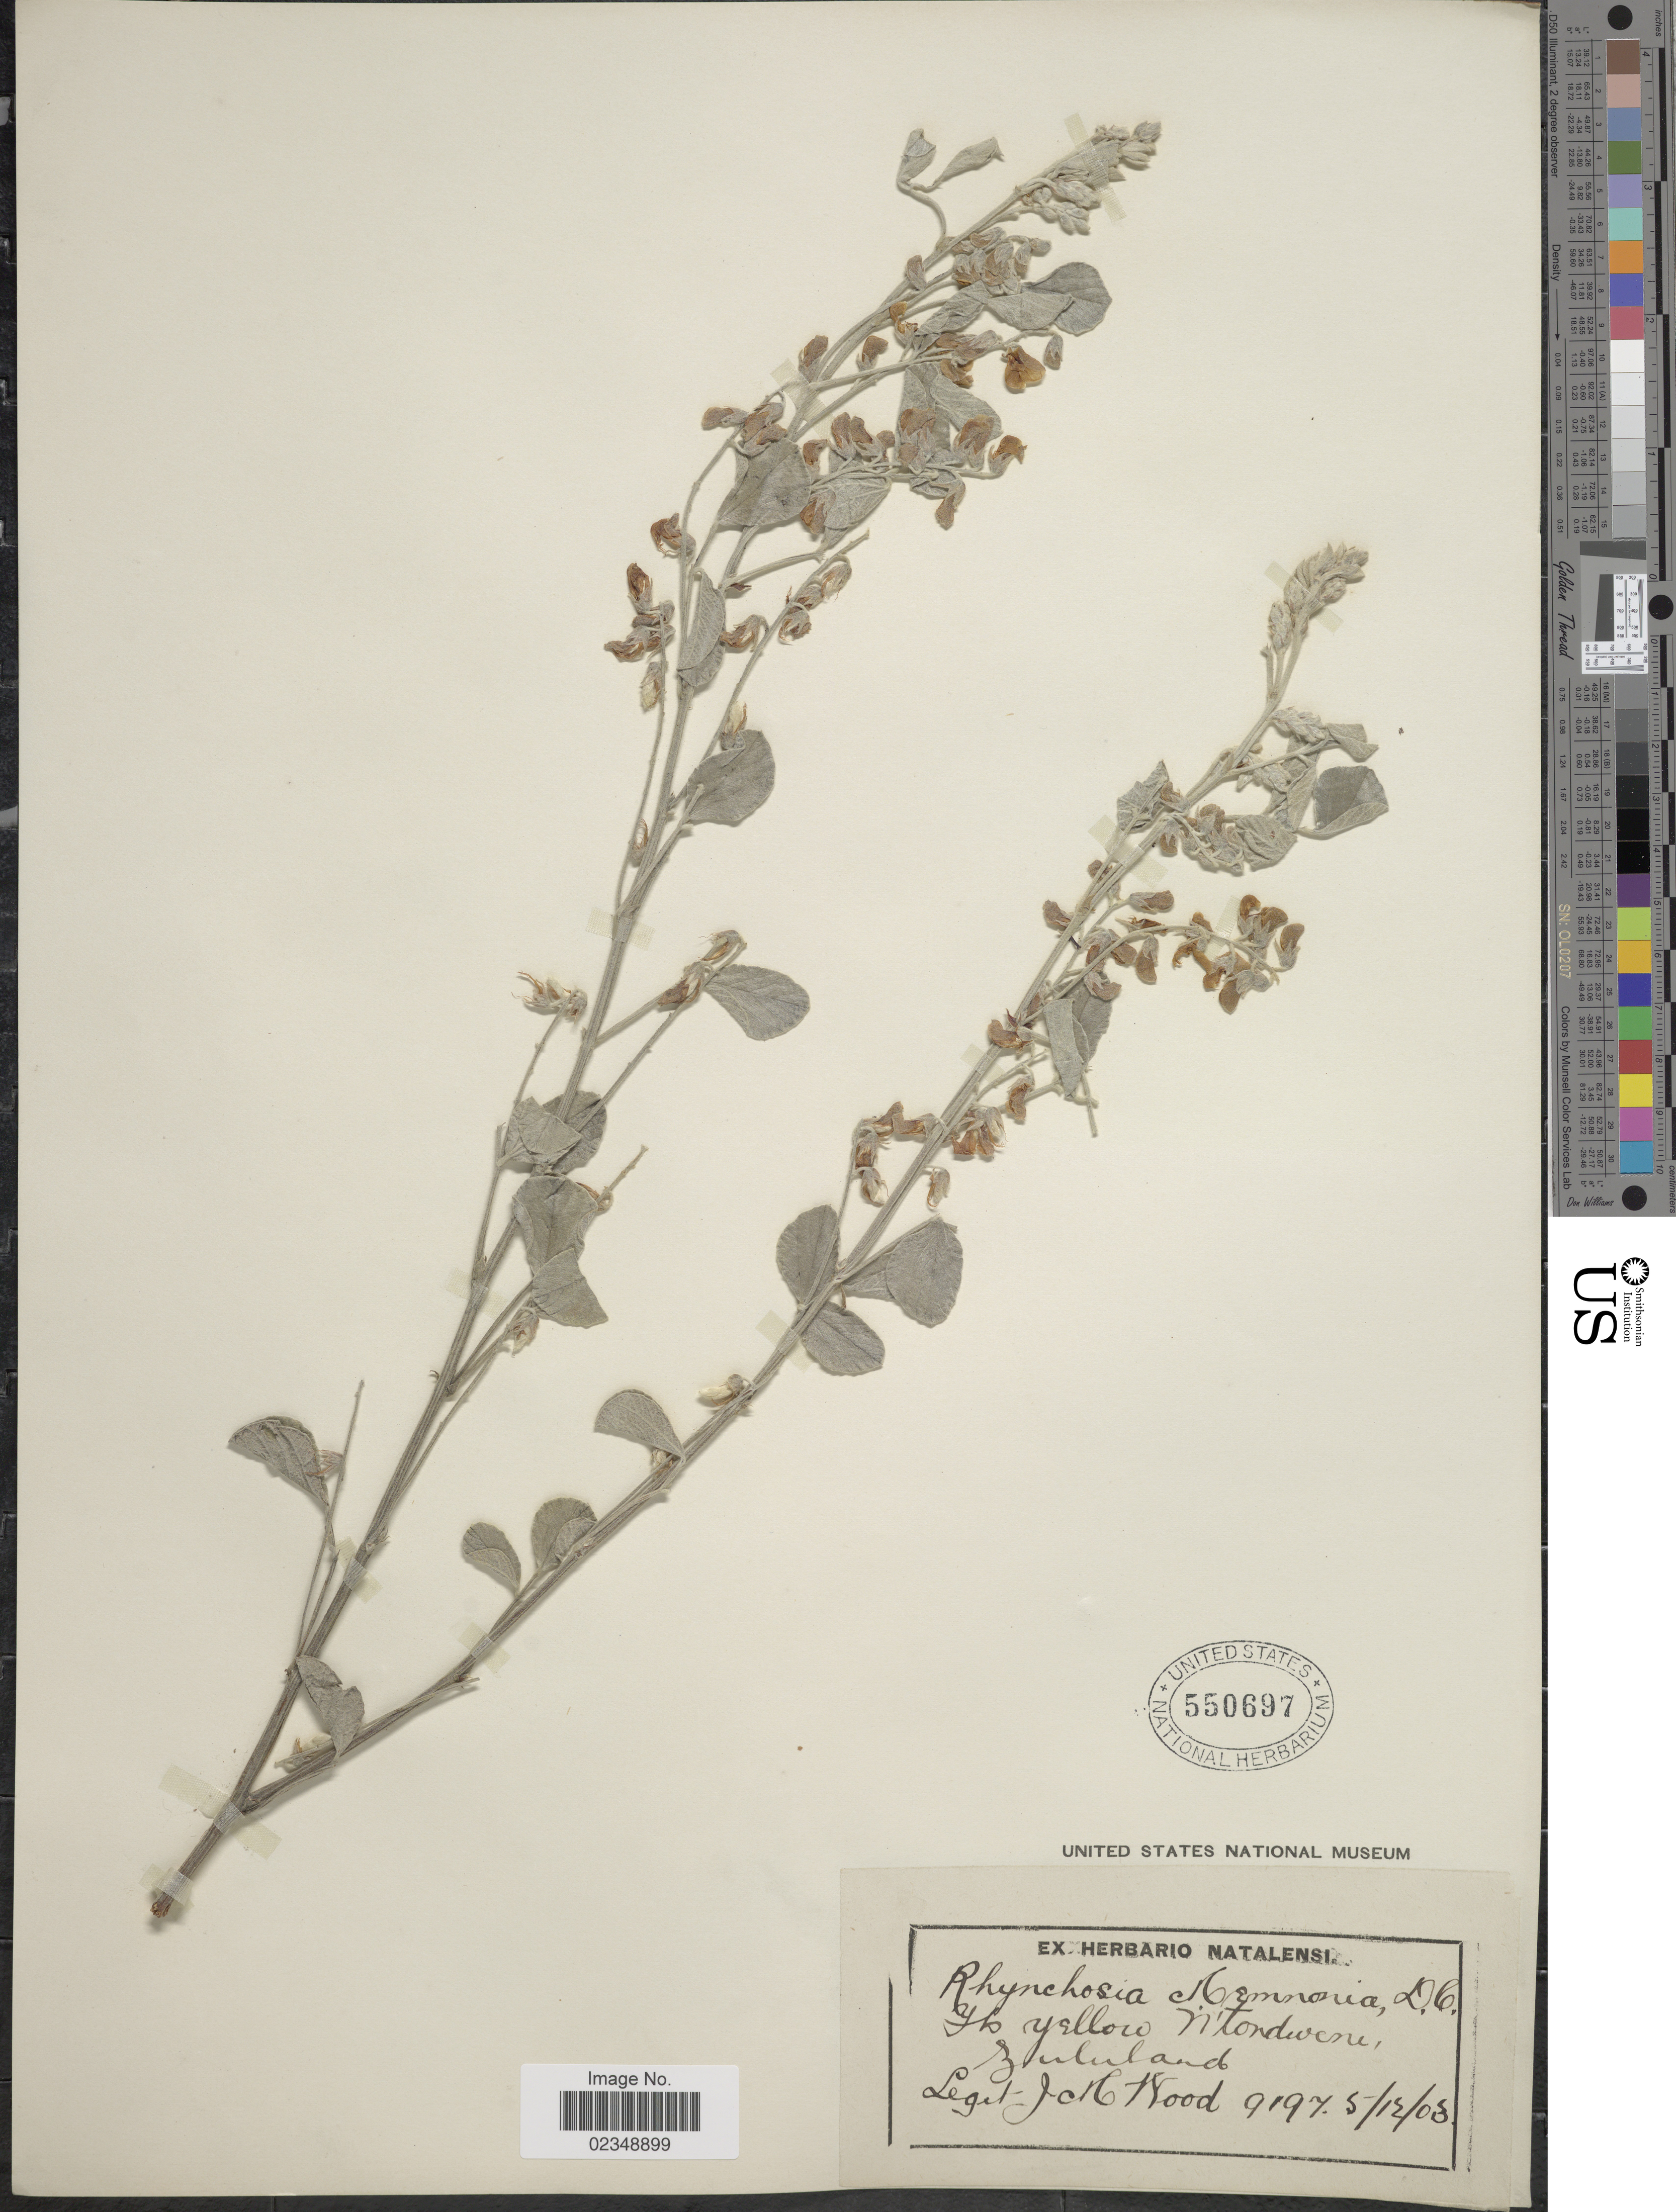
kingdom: Plantae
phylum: Tracheophyta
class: Magnoliopsida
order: Fabales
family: Fabaceae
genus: Rhynchosia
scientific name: Rhynchosia memnonia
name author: (Delile) DC.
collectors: J. M. Wood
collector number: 9197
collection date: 1903-12-05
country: South Africa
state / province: KwaZulu-Natal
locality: Zululand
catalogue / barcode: US 550697